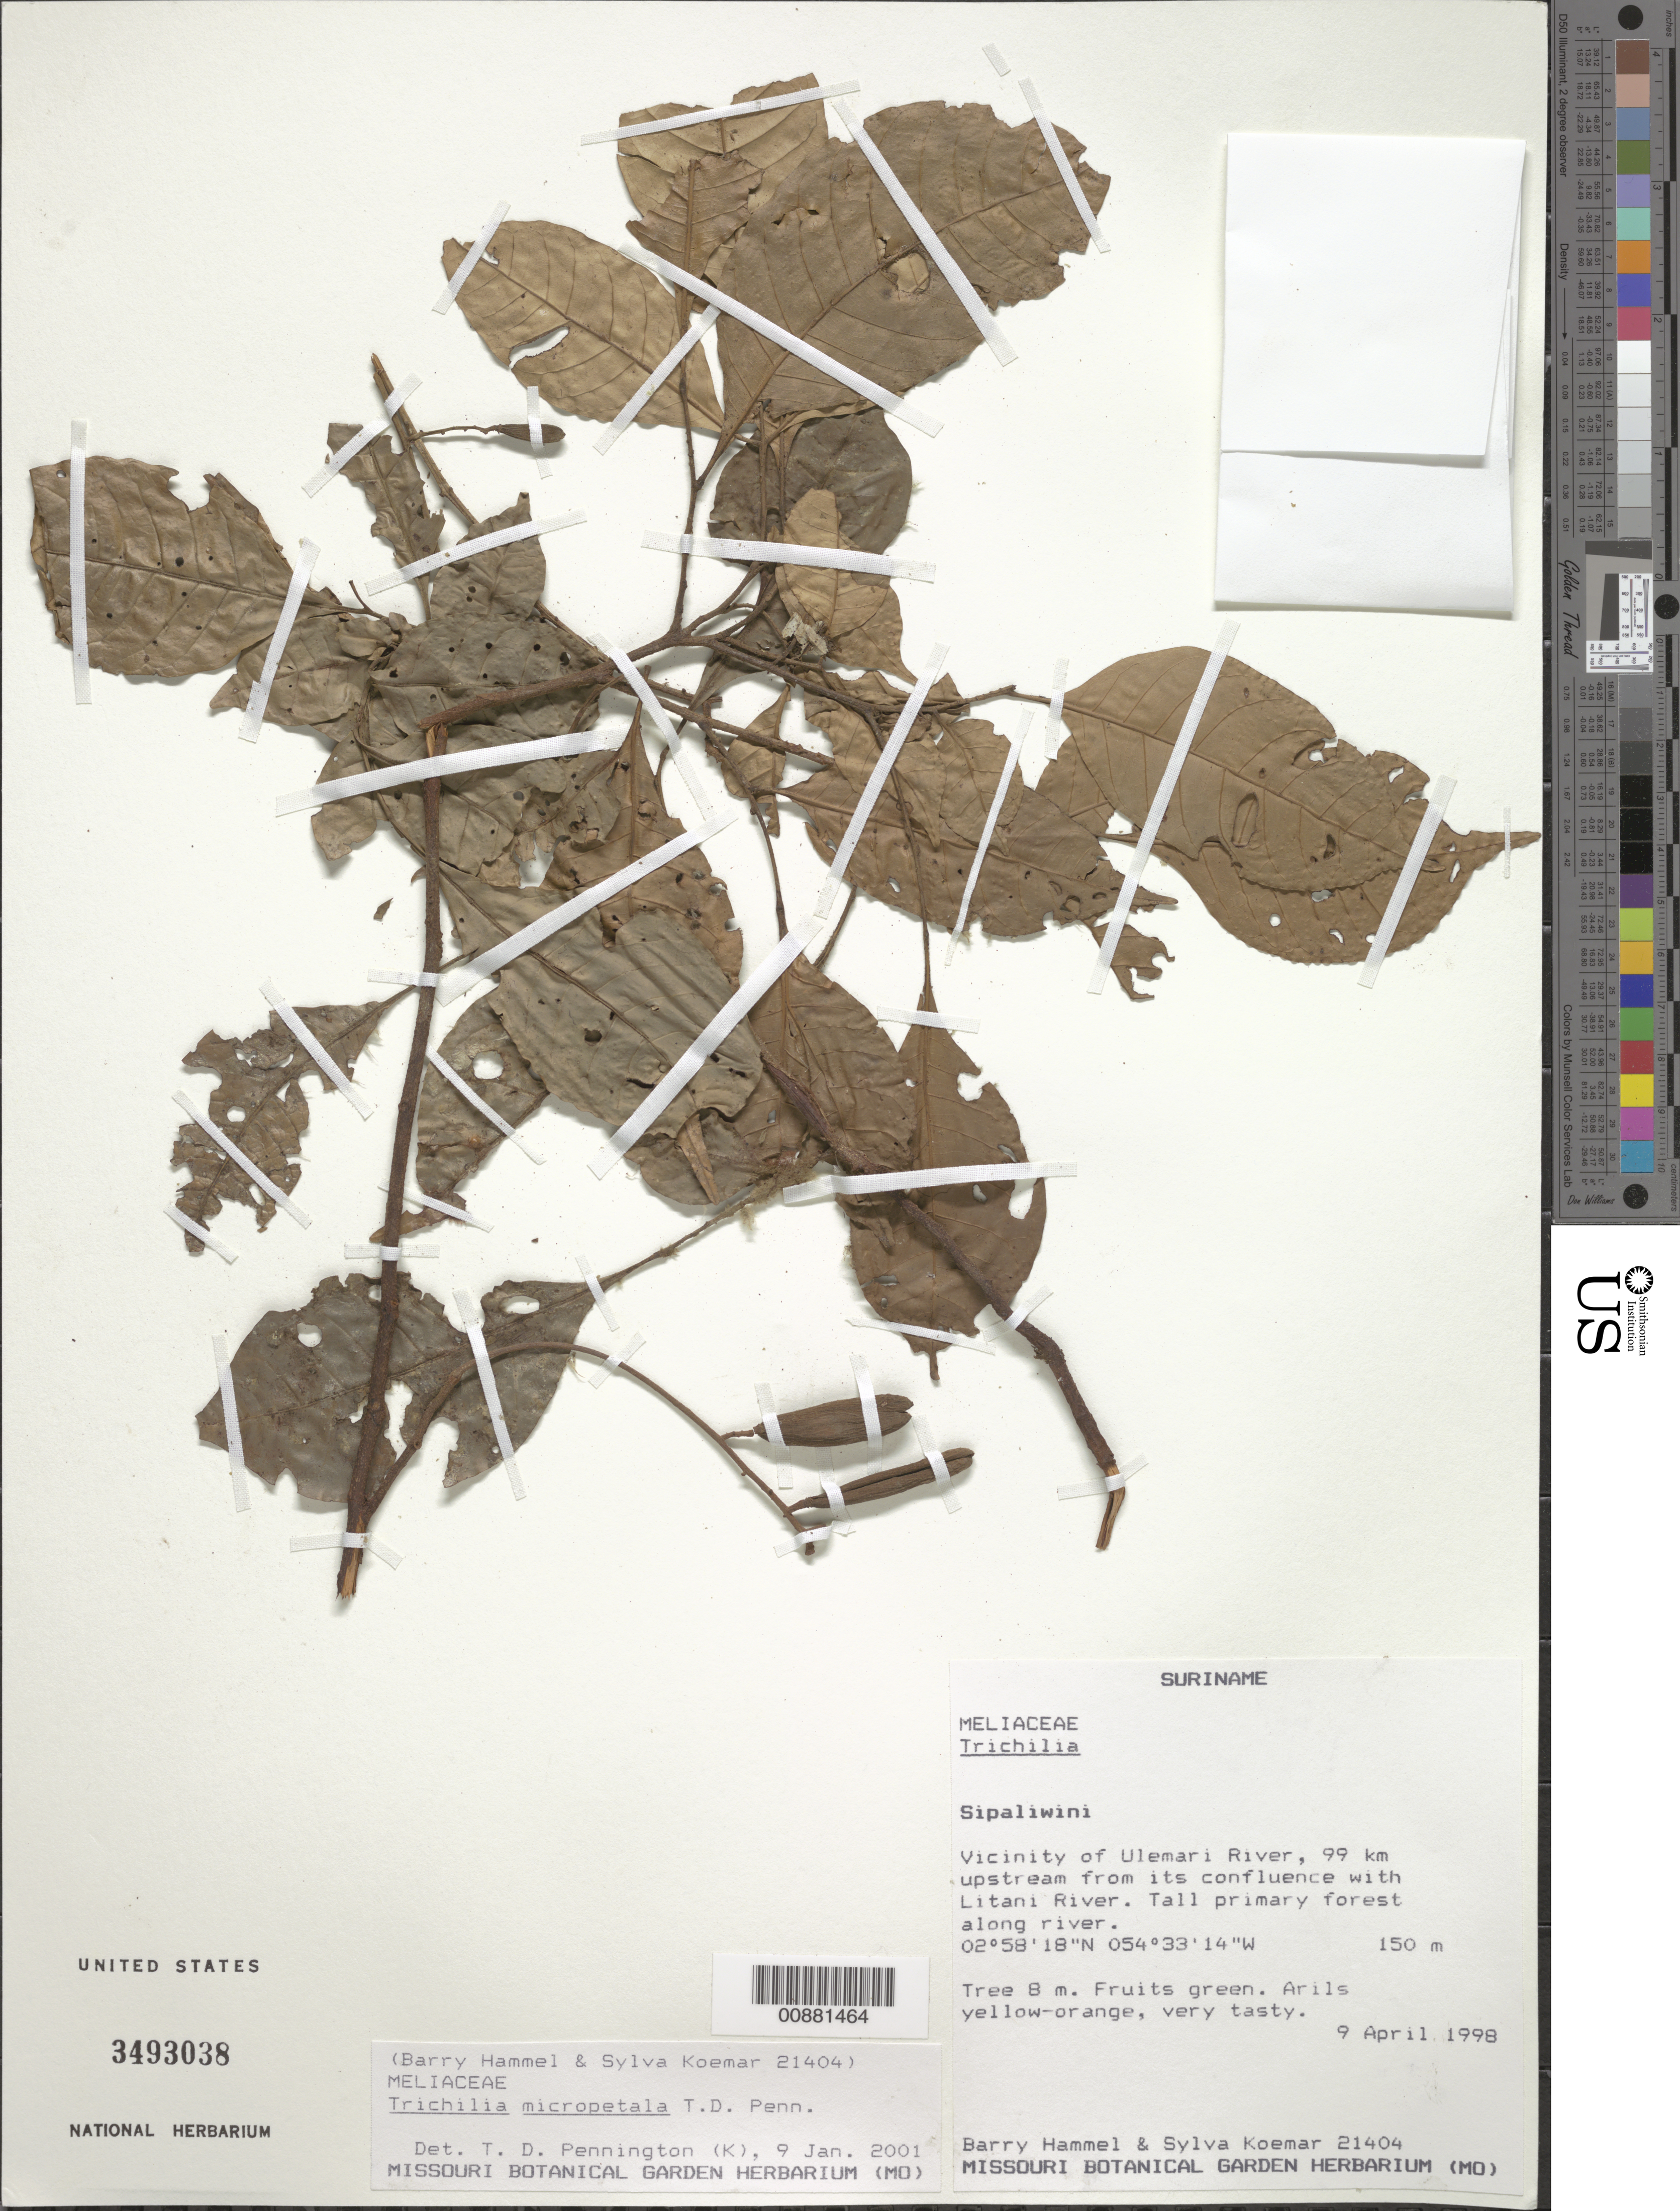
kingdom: Plantae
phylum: Tracheophyta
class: Magnoliopsida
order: Sapindales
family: Meliaceae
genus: Trichilia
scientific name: Trichilia micropetala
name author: T.D. Penn.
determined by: Pennington, T. D., (K)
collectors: B. Hammel & S. Koemar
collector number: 21404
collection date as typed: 9-Apr-98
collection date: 1998-04-09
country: Suriname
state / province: Sipaliwini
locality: Ulemari R., 99 km upstream from confl. with Litani R.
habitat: Tall primary forest along river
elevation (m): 150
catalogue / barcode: US 3493038